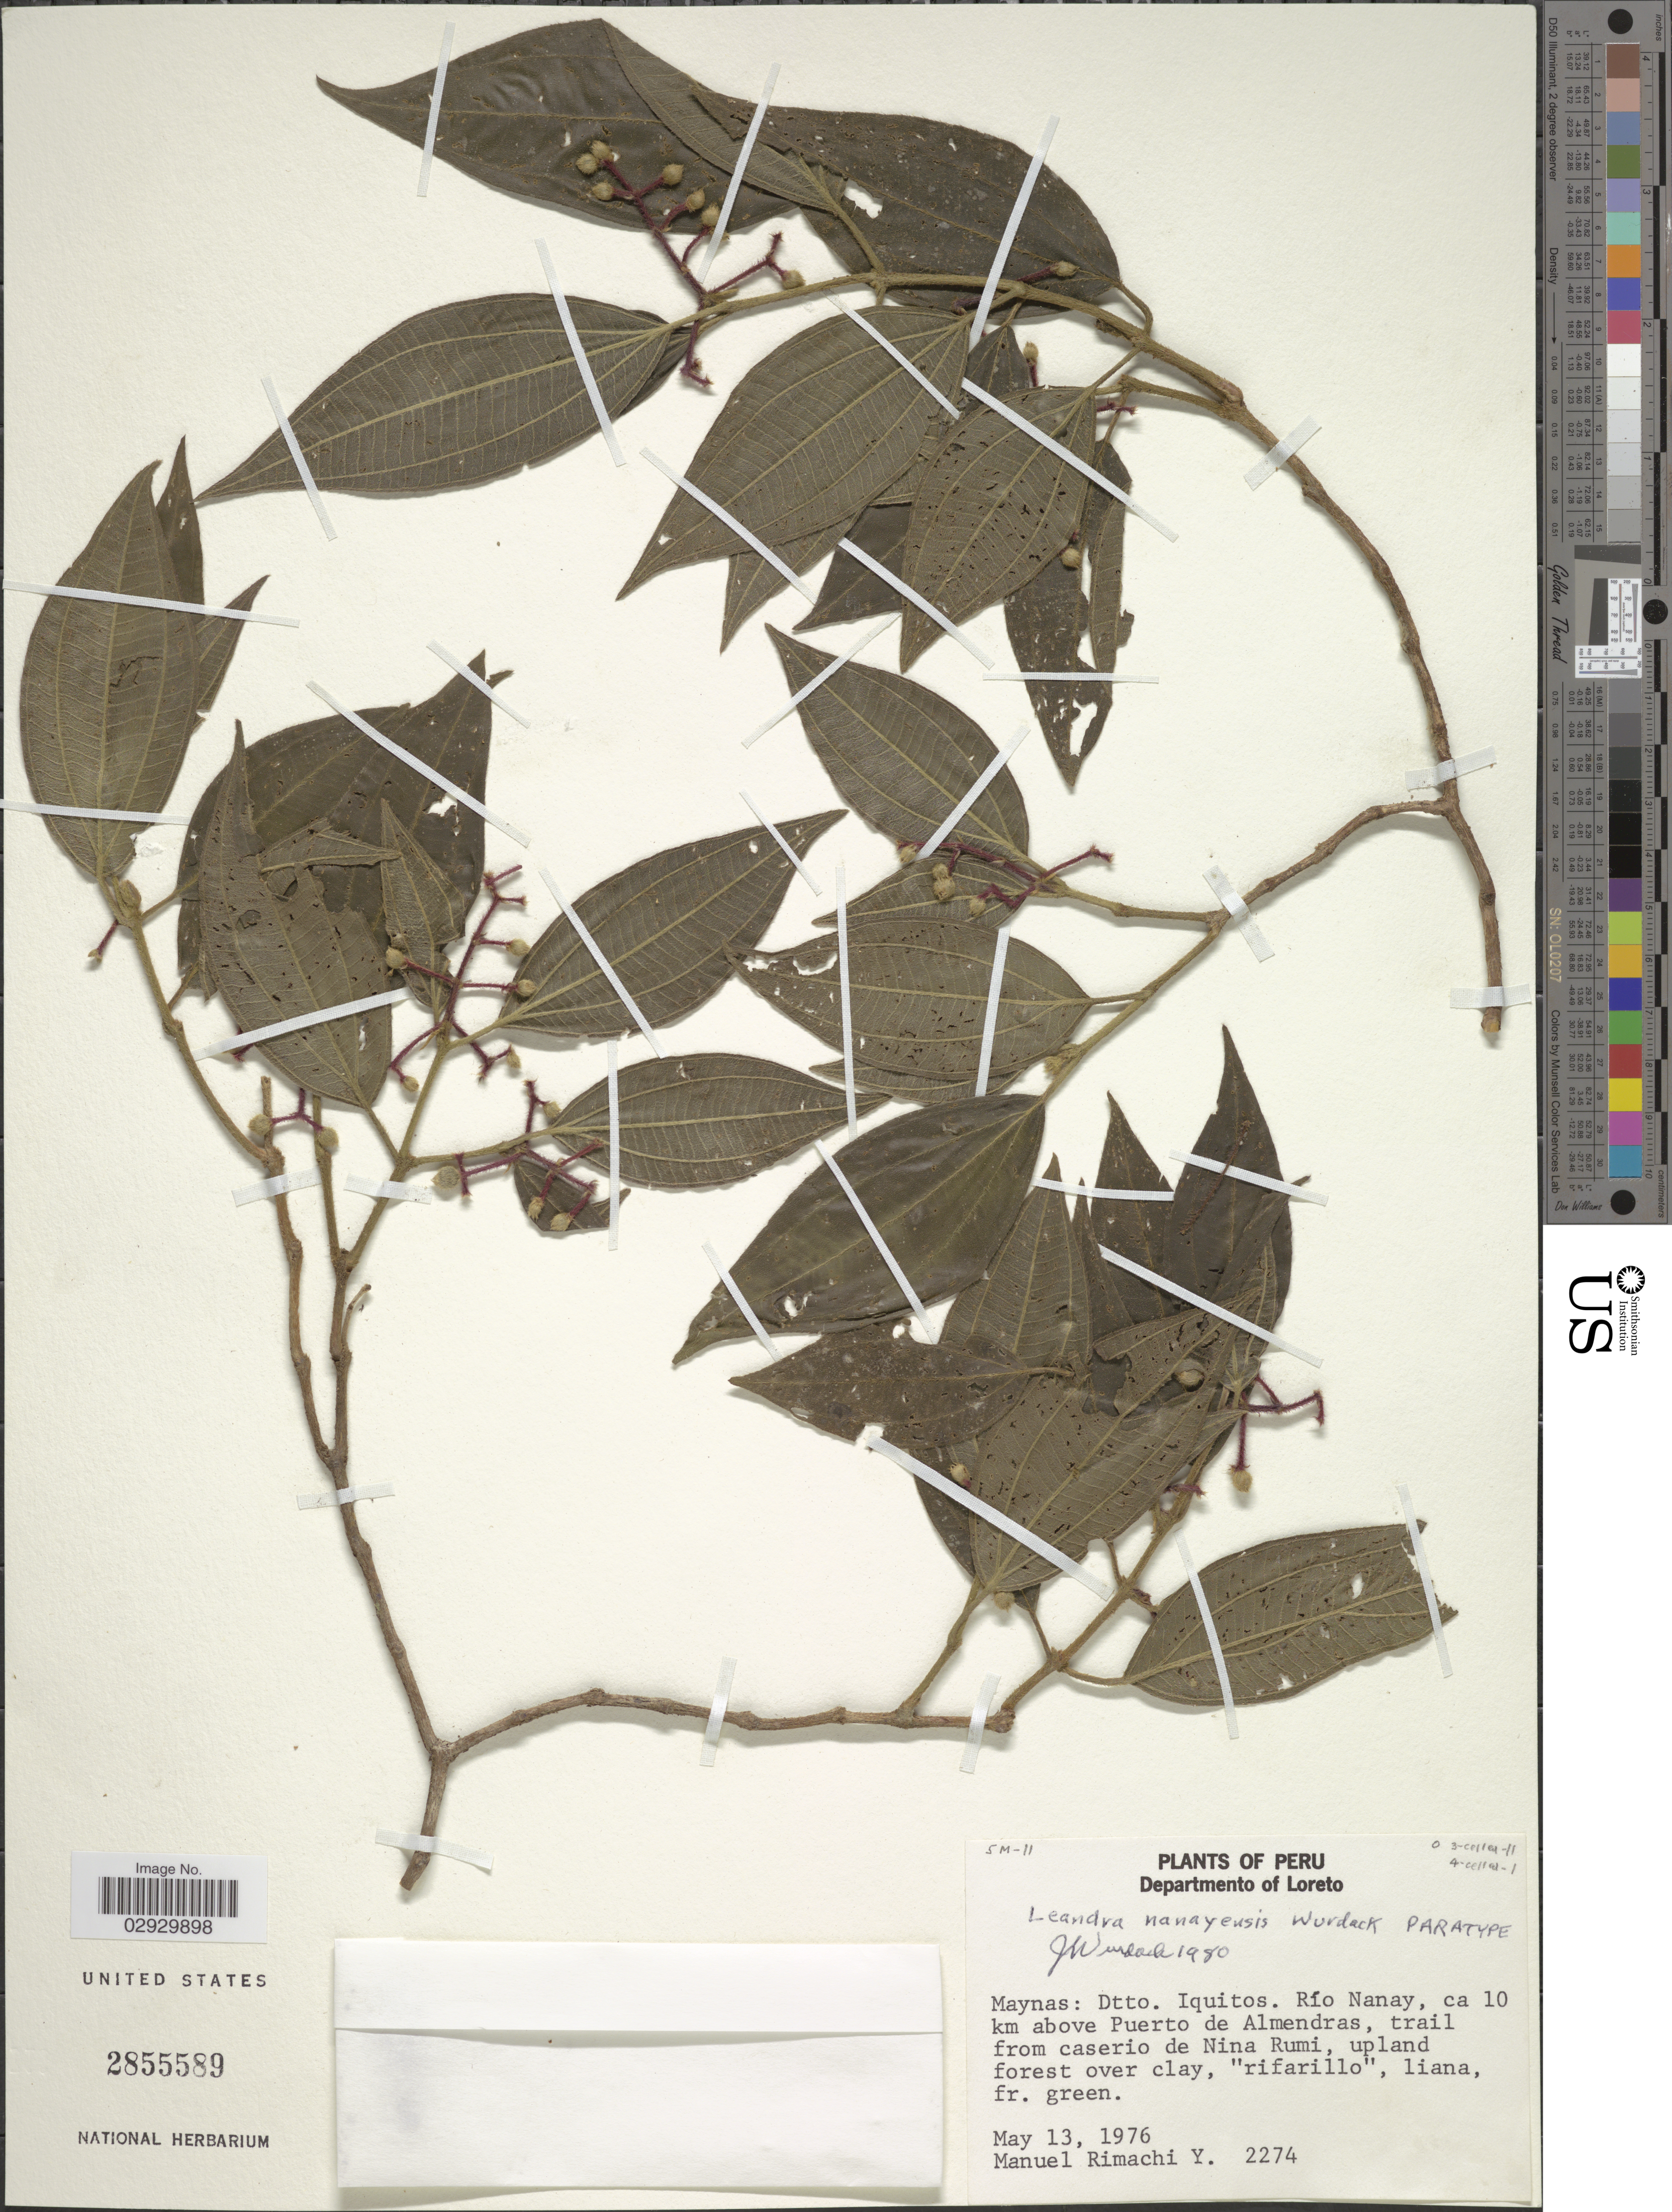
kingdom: Plantae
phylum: Tracheophyta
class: Magnoliopsida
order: Myrtales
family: Melastomataceae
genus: Leandra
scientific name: Leandra nanayensis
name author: Wurdack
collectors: M. Rimachi Y.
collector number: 2274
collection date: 1976-05-13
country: Peru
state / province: Loreto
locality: Departmento of Loreto, Maynas: Dtto. Iquitos. Río Nanay, ca. 10 km above Puerto de Almendras, trail from caserio de Nina Rumi.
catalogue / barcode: US 2855589